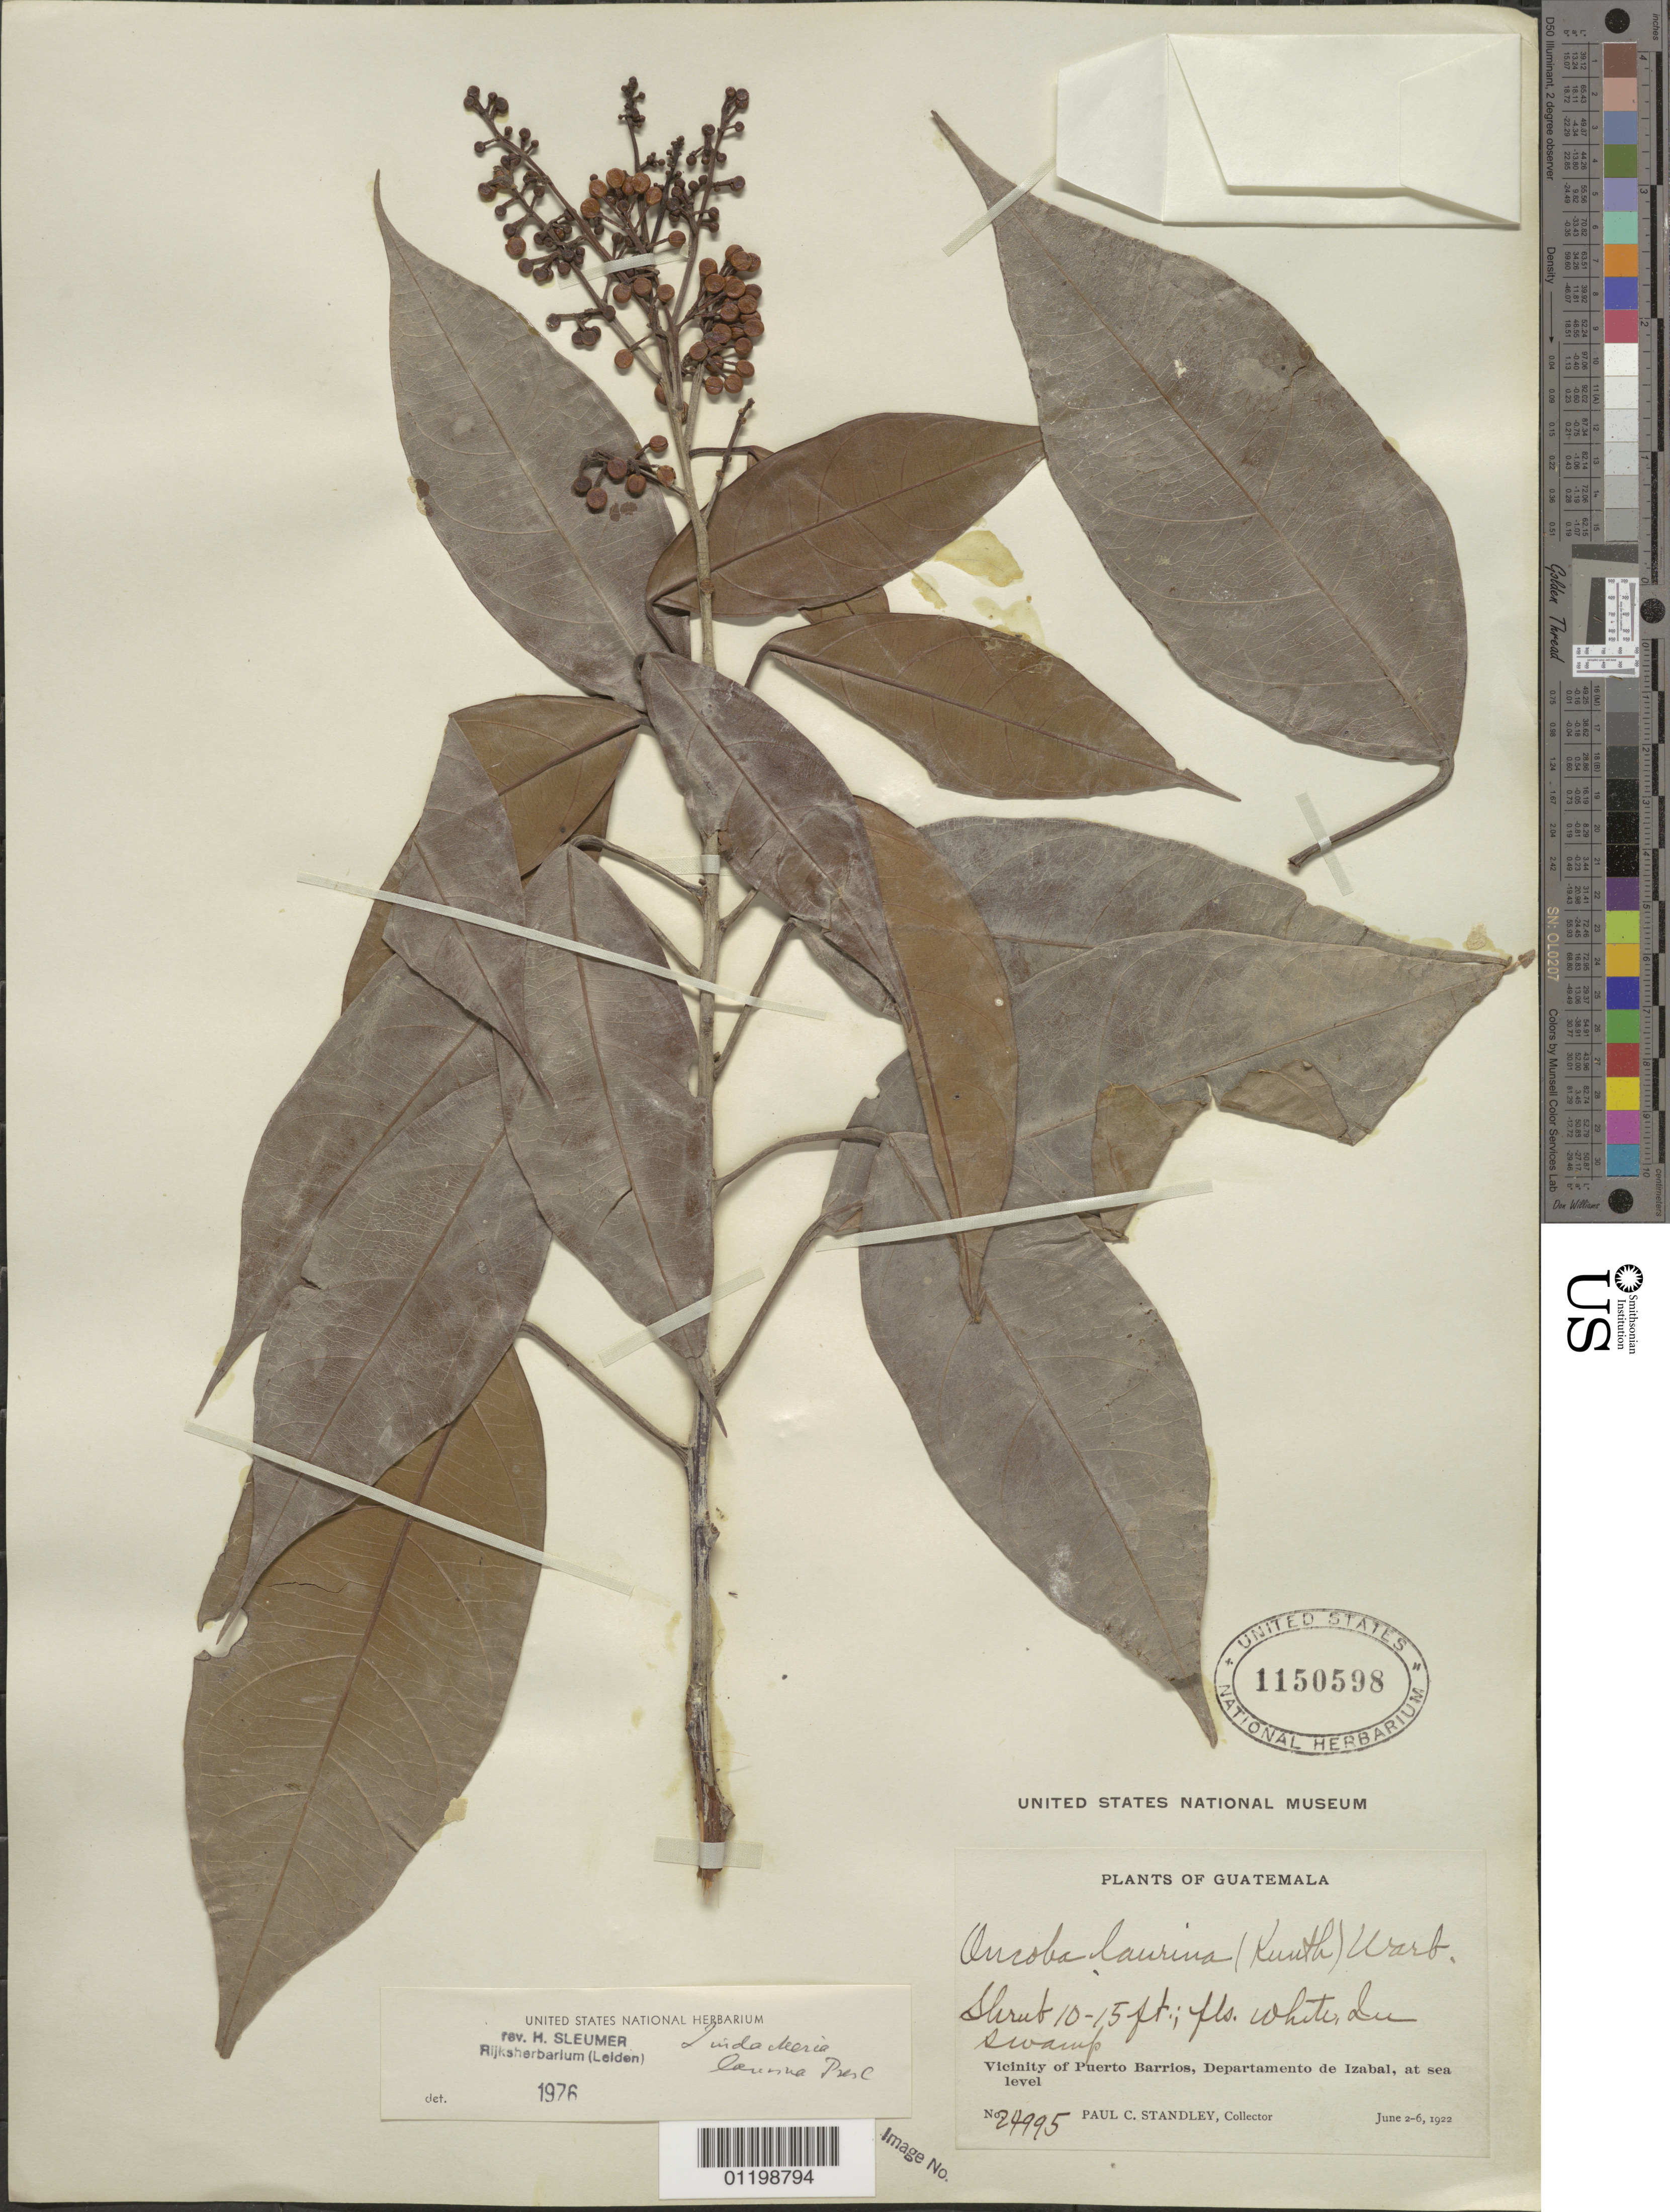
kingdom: Plantae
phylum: Tracheophyta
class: Magnoliopsida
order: Malpighiales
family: Achariaceae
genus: Lindackeria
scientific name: Lindackeria laurina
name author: C. Presl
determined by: Sleumer, H. O.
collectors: P. C. Standley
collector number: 24995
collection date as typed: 02 Jun 1922 to 06 Jun 1922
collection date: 1922-06-02/1922-06-06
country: Guatemala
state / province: Izabal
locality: Vicinity of Puerto Barrios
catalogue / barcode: US 1150598